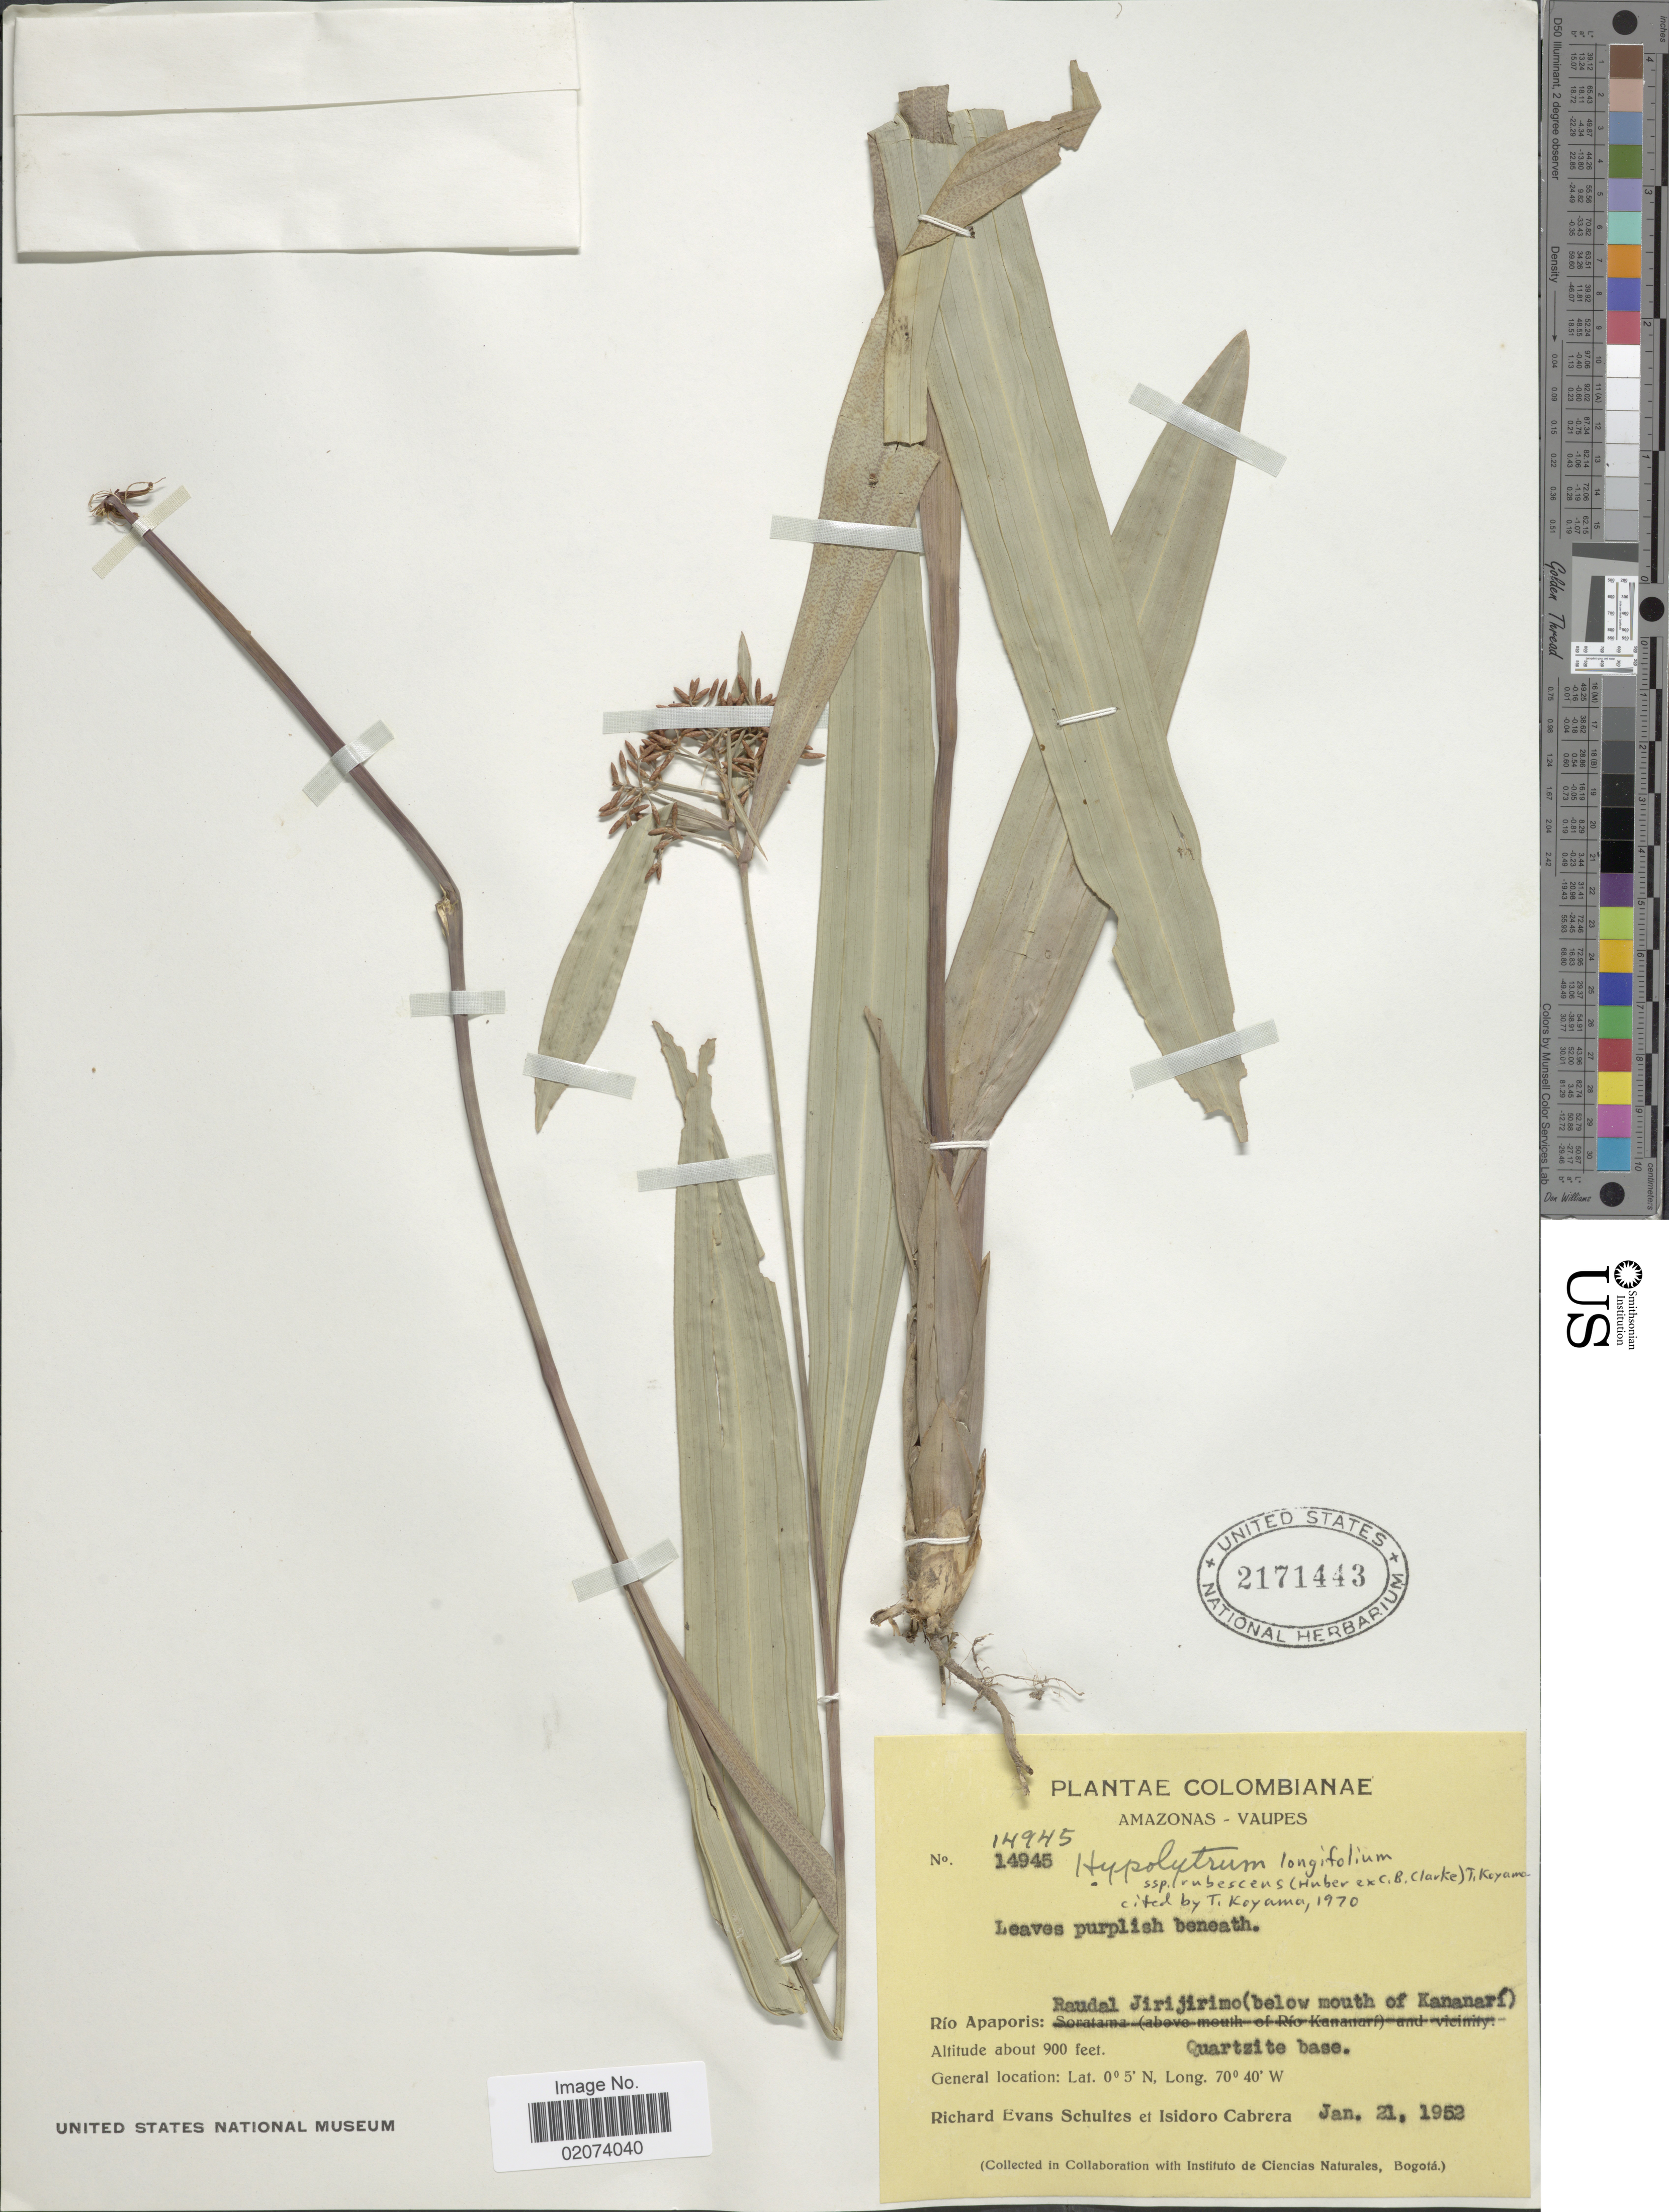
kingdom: Plantae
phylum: Tracheophyta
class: Liliopsida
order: Poales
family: Cyperaceae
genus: Hypolytrum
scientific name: Hypolytrum longifolium subsp. rubescens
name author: (Huber ex C.B. Clarke) T. Koyama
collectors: R. E. Schultes & I. Cabrera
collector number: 14945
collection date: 1952-01-21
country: Colombia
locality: Amazonas-Vaupes, Rio Apaporis, Raudal Jirijirimo (below mouth of Kananari)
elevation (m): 274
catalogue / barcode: US 2171443